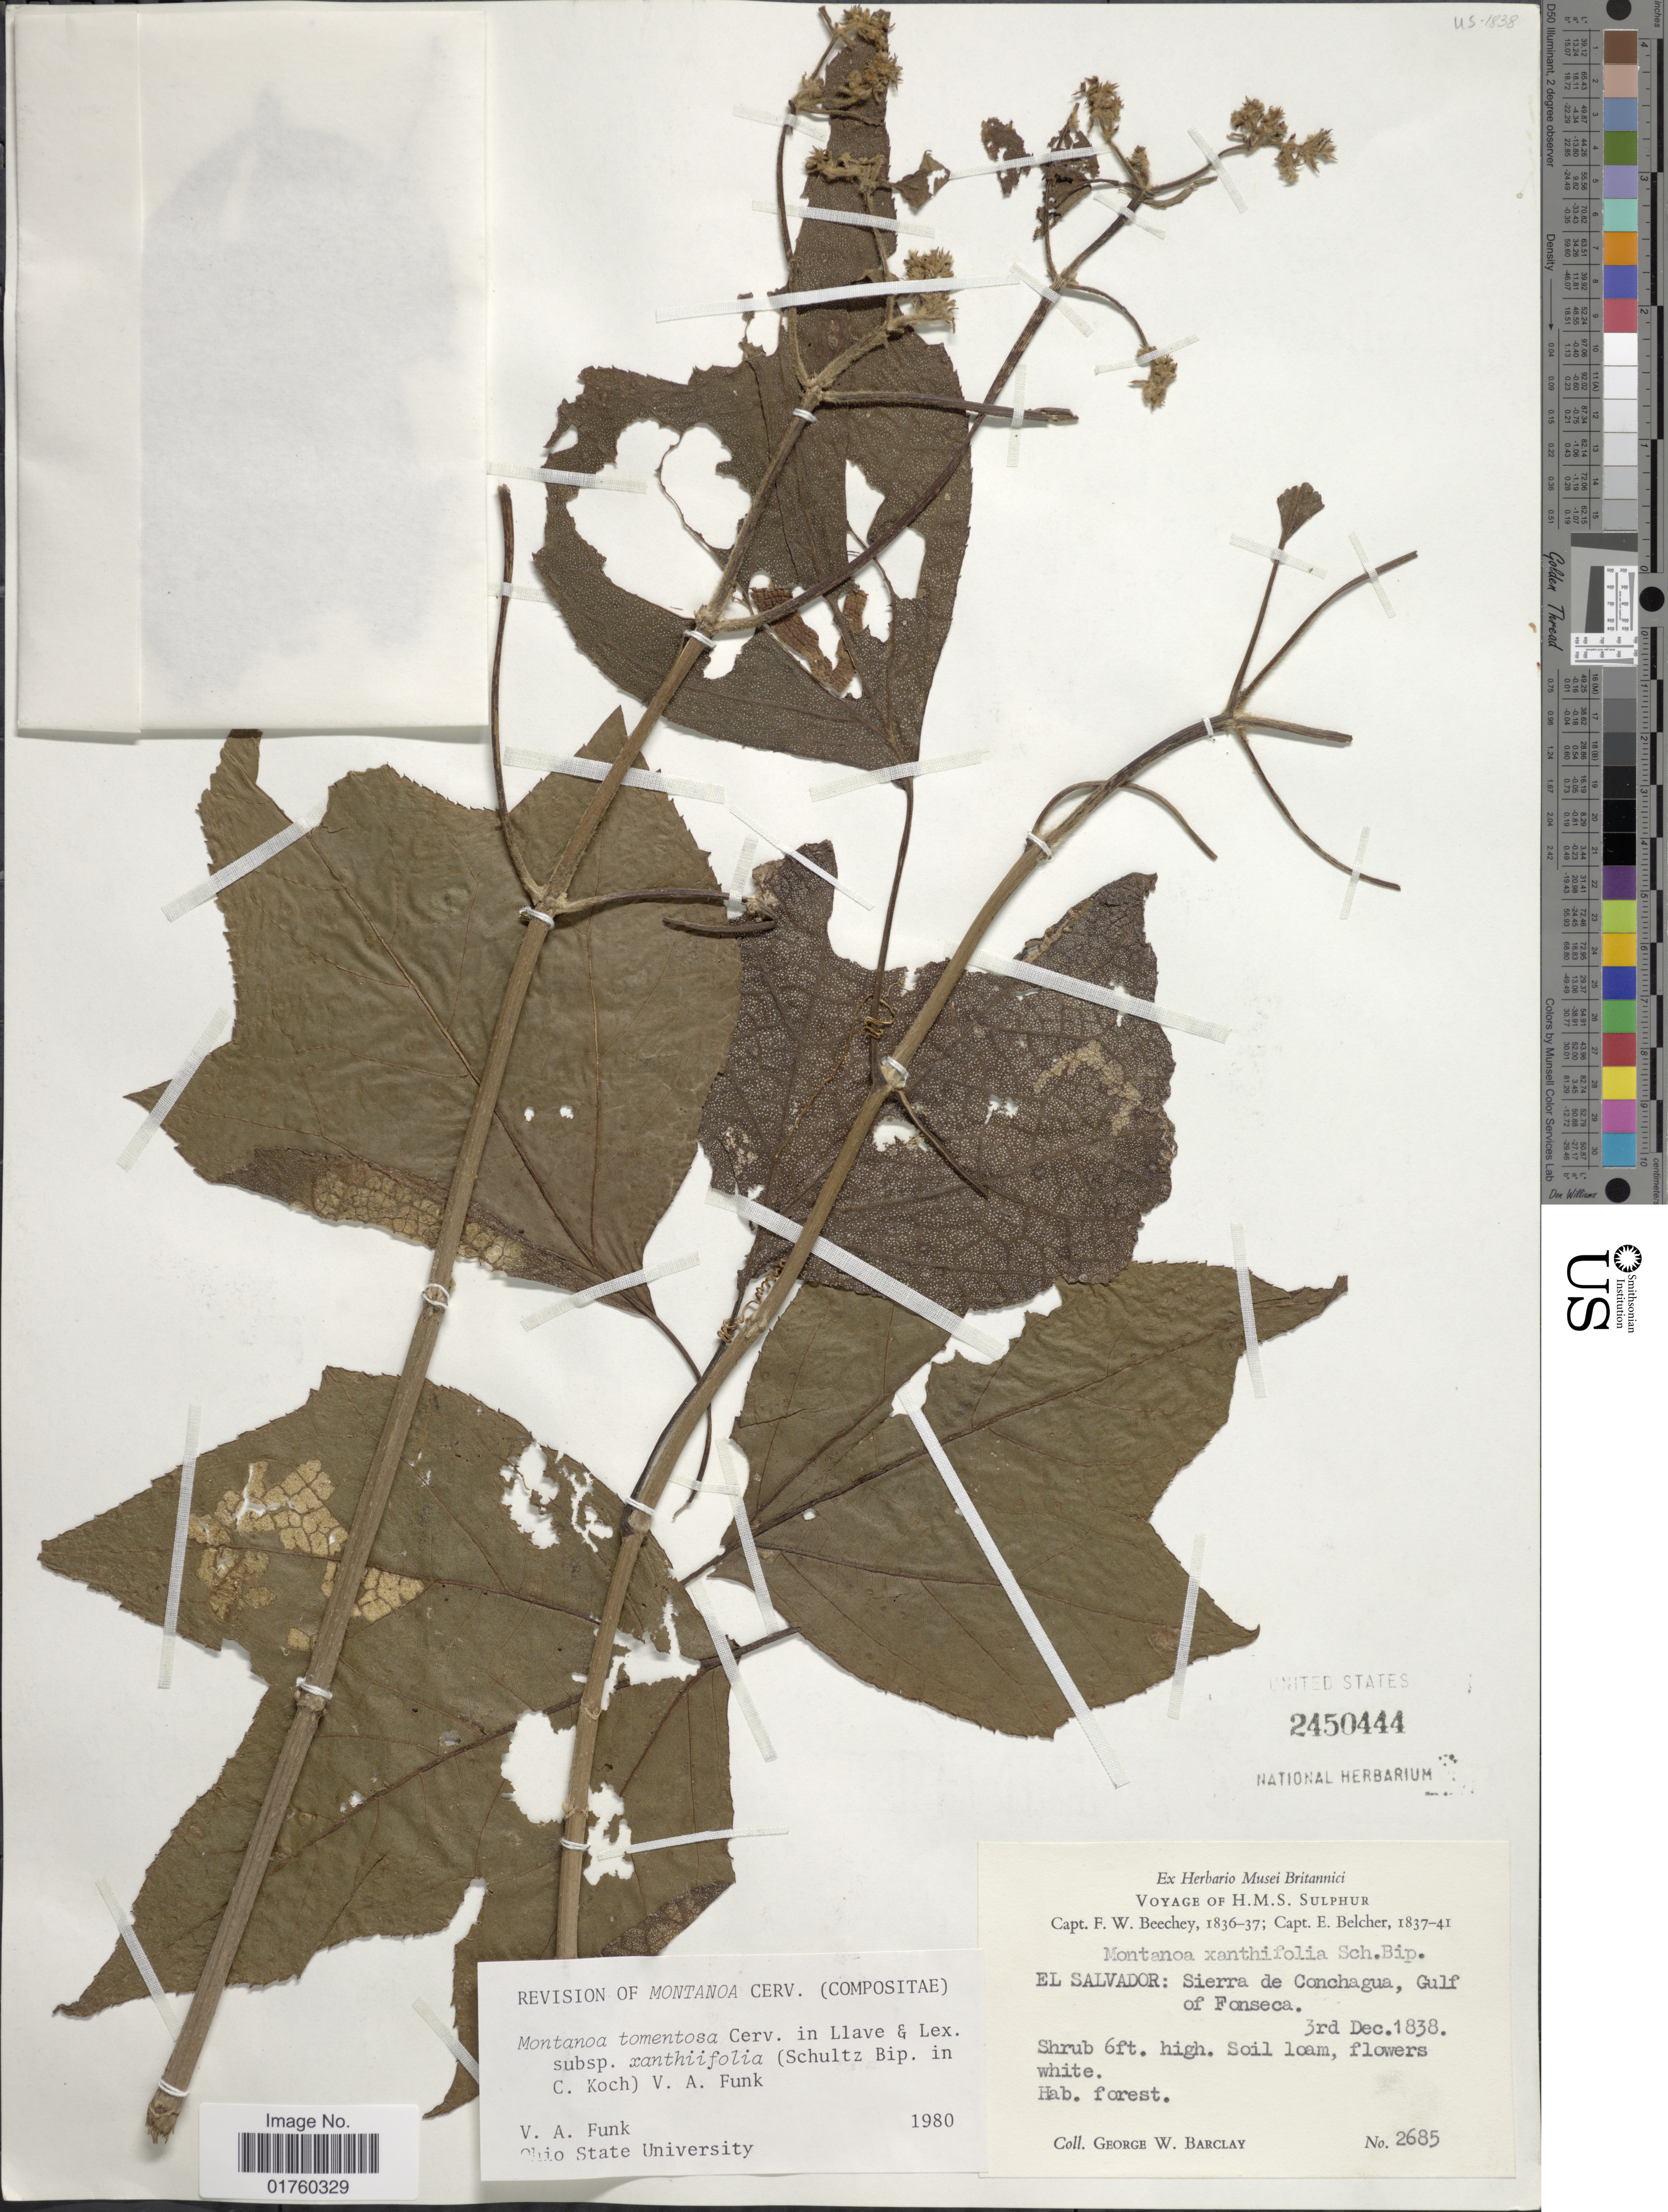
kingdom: Plantae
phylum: Tracheophyta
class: Magnoliopsida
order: Asterales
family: Asteraceae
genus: Montanoa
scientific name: Montanoa tomentosa subsp. xanthiifolia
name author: (Sch. Bip. in C. Koch) V.A. Funk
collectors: G. W. Barclay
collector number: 2685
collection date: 1838-12-03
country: El Salvador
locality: Sierra de Conchagua, Gulf of Fonseca.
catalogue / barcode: US 2450444